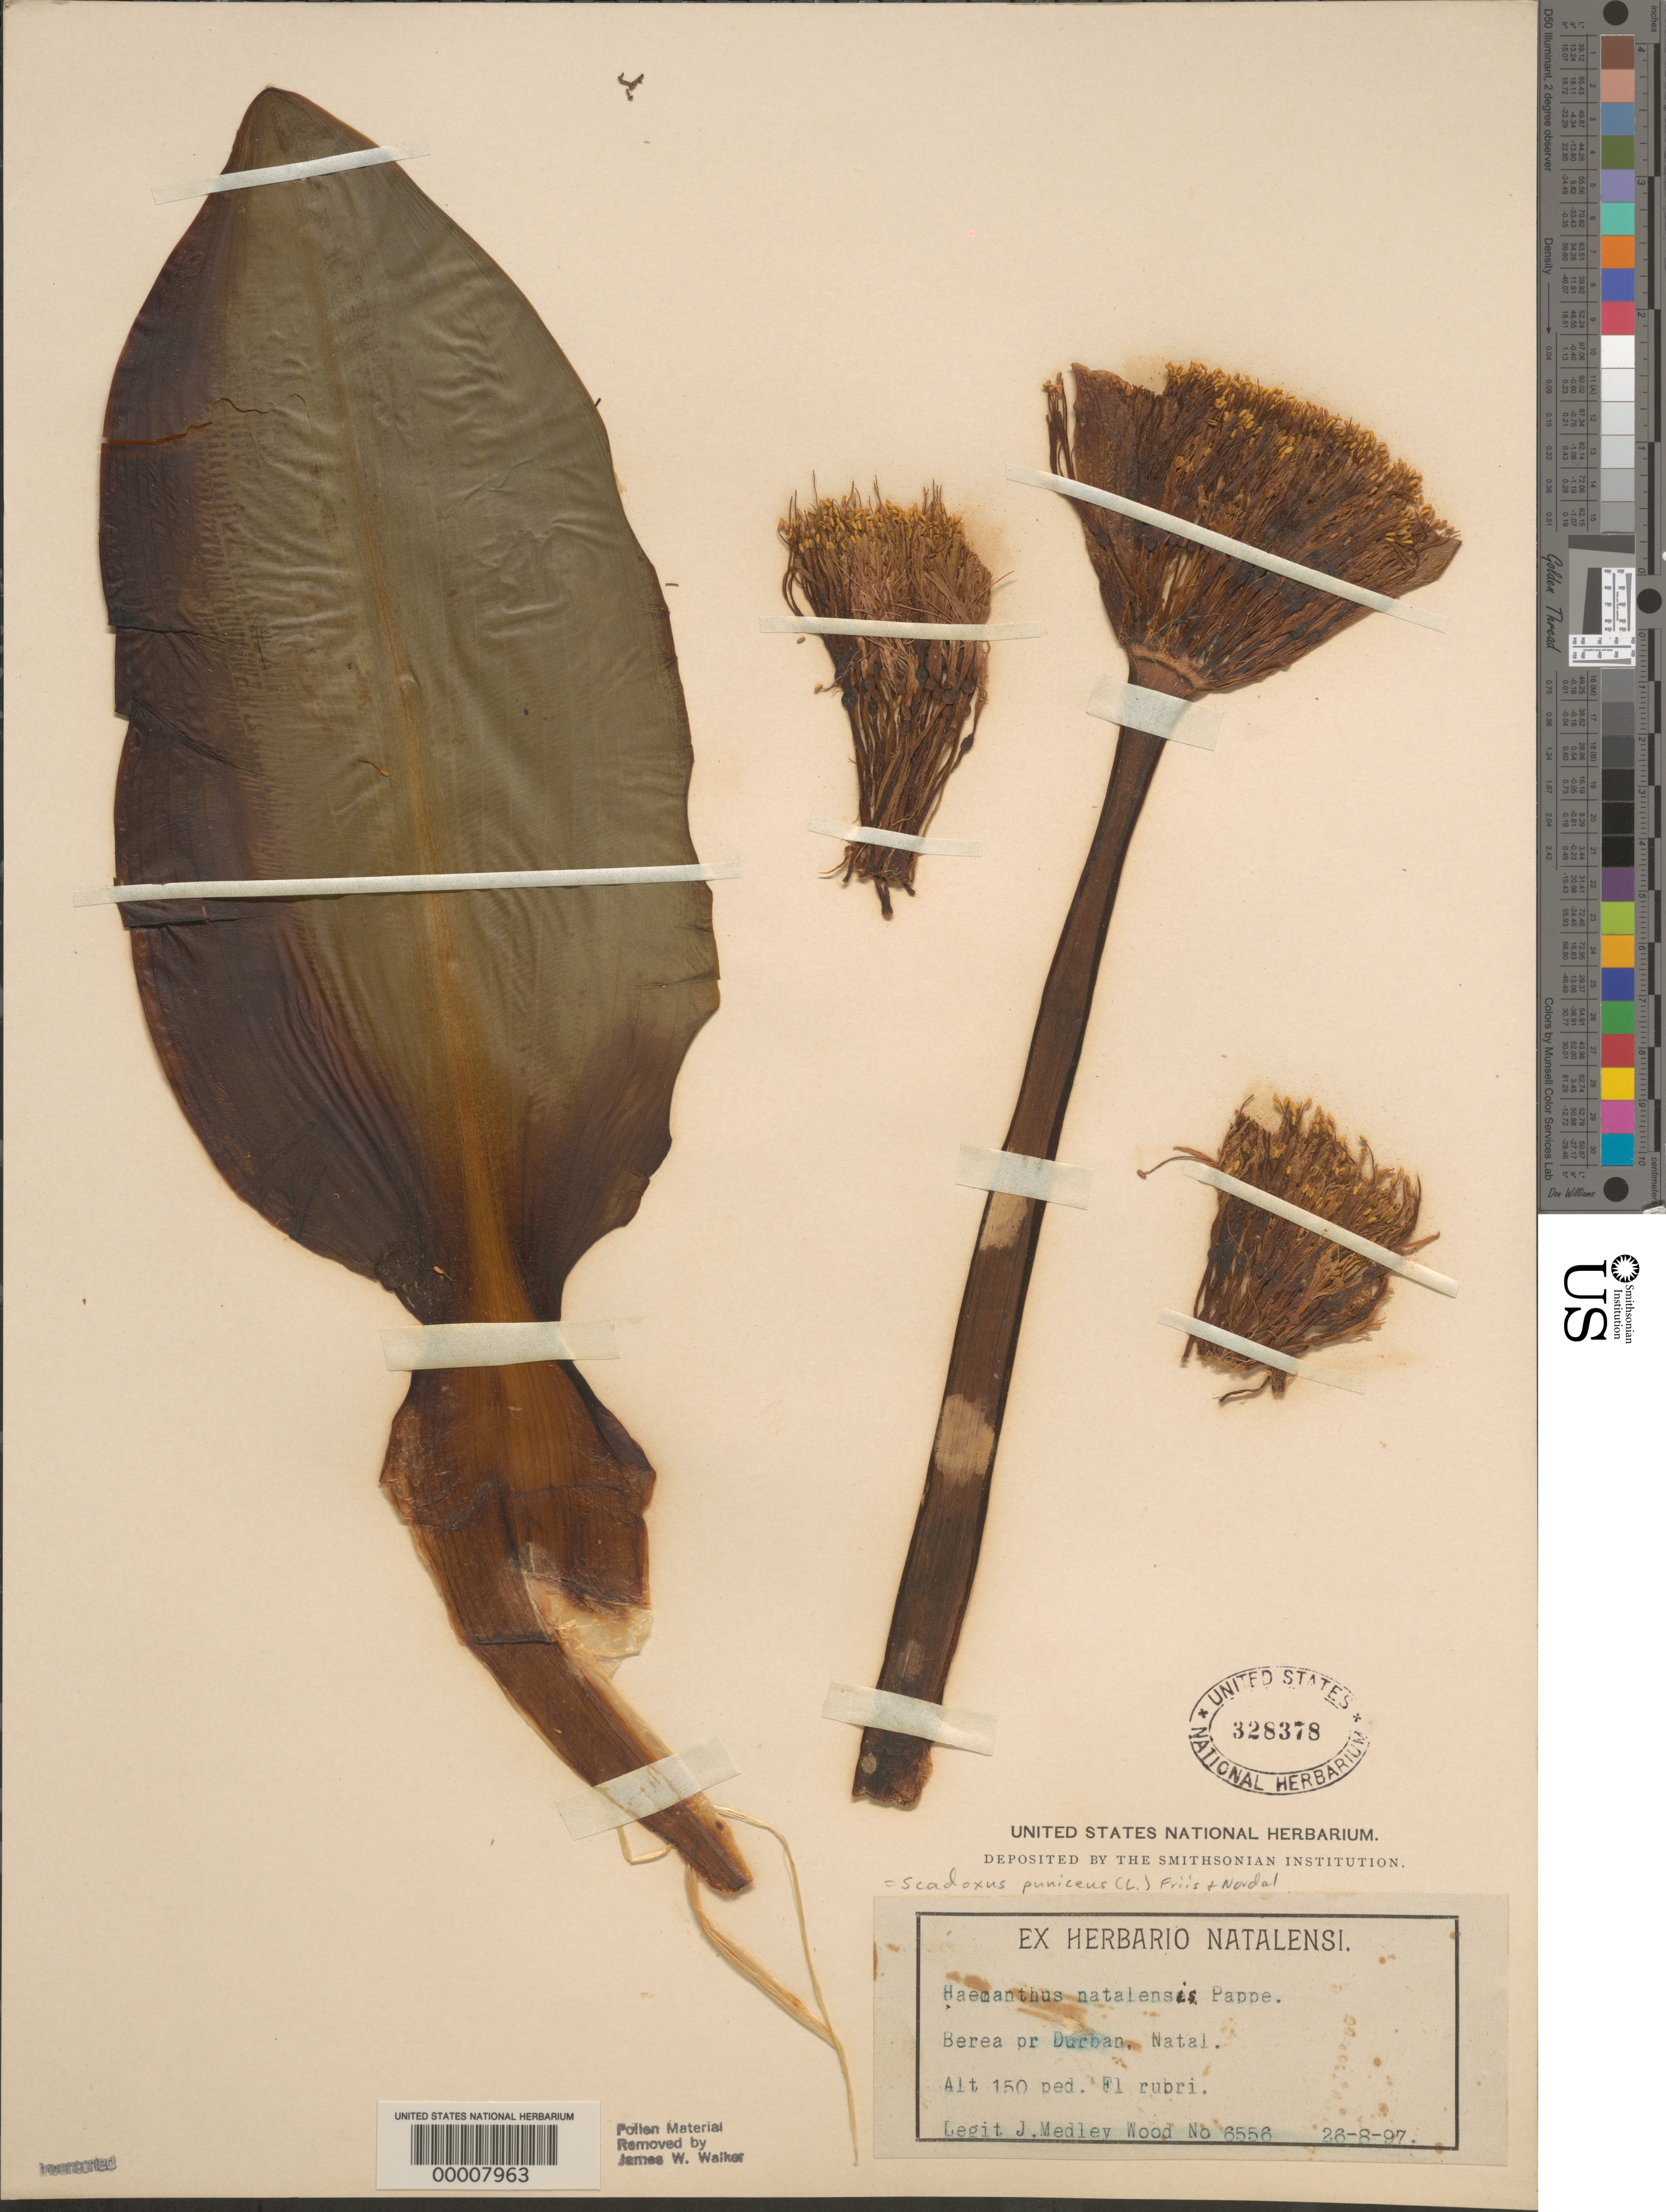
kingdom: Plantae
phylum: Tracheophyta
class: Liliopsida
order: Asparagales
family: Amaryllidaceae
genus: Scadoxus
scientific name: Scadoxus puniceus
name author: (L.) Friis & Nordal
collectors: J. M. Wood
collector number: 6556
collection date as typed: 26 Aug 1897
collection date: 1897-08-26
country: South Africa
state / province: KwaZulu-Natal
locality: Berea pr durban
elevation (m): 46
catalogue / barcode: US 328378